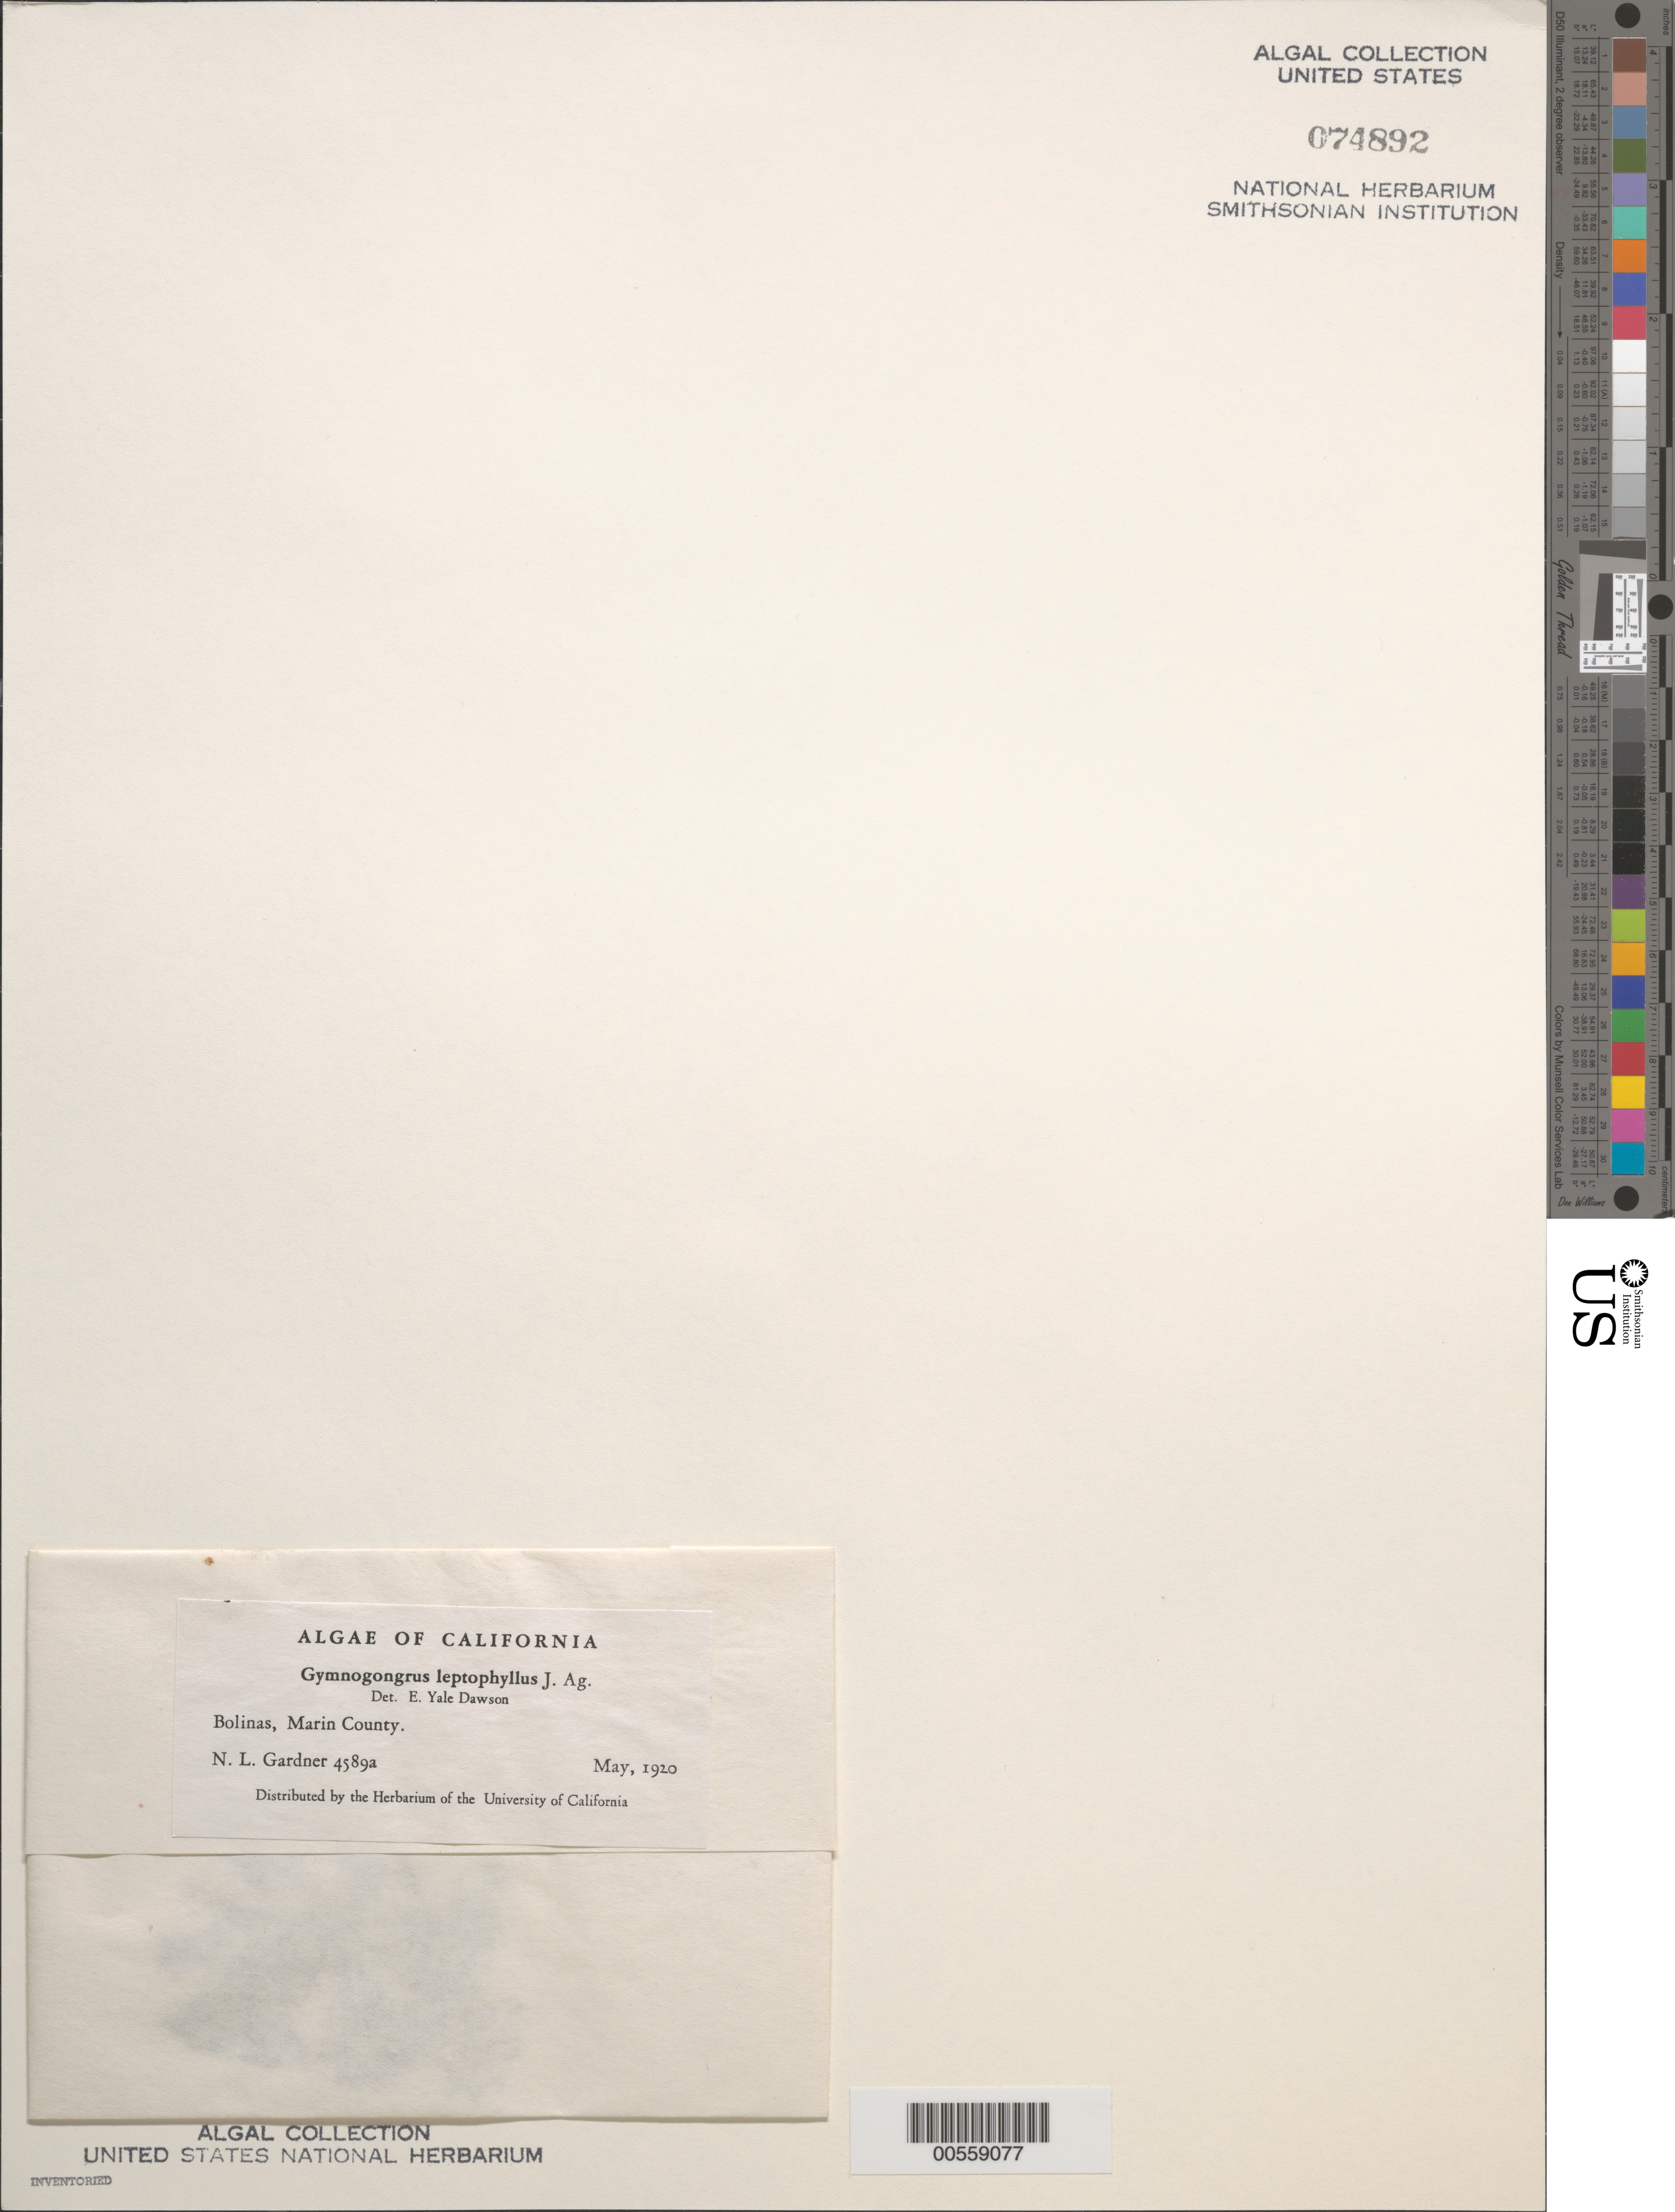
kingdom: Plantae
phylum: Rhodophyta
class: Florideophyceae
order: Gigartinales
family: Phyllophoraceae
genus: Besa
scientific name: Besa leptophylla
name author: (J. Agardh) M.S.Calderon & K.A. Miller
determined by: Algae name updating Project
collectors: N. Gardner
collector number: NLG 4589a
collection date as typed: May 1920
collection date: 1920-05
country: United States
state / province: California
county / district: Marin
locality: Bolinas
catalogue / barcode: US 74892